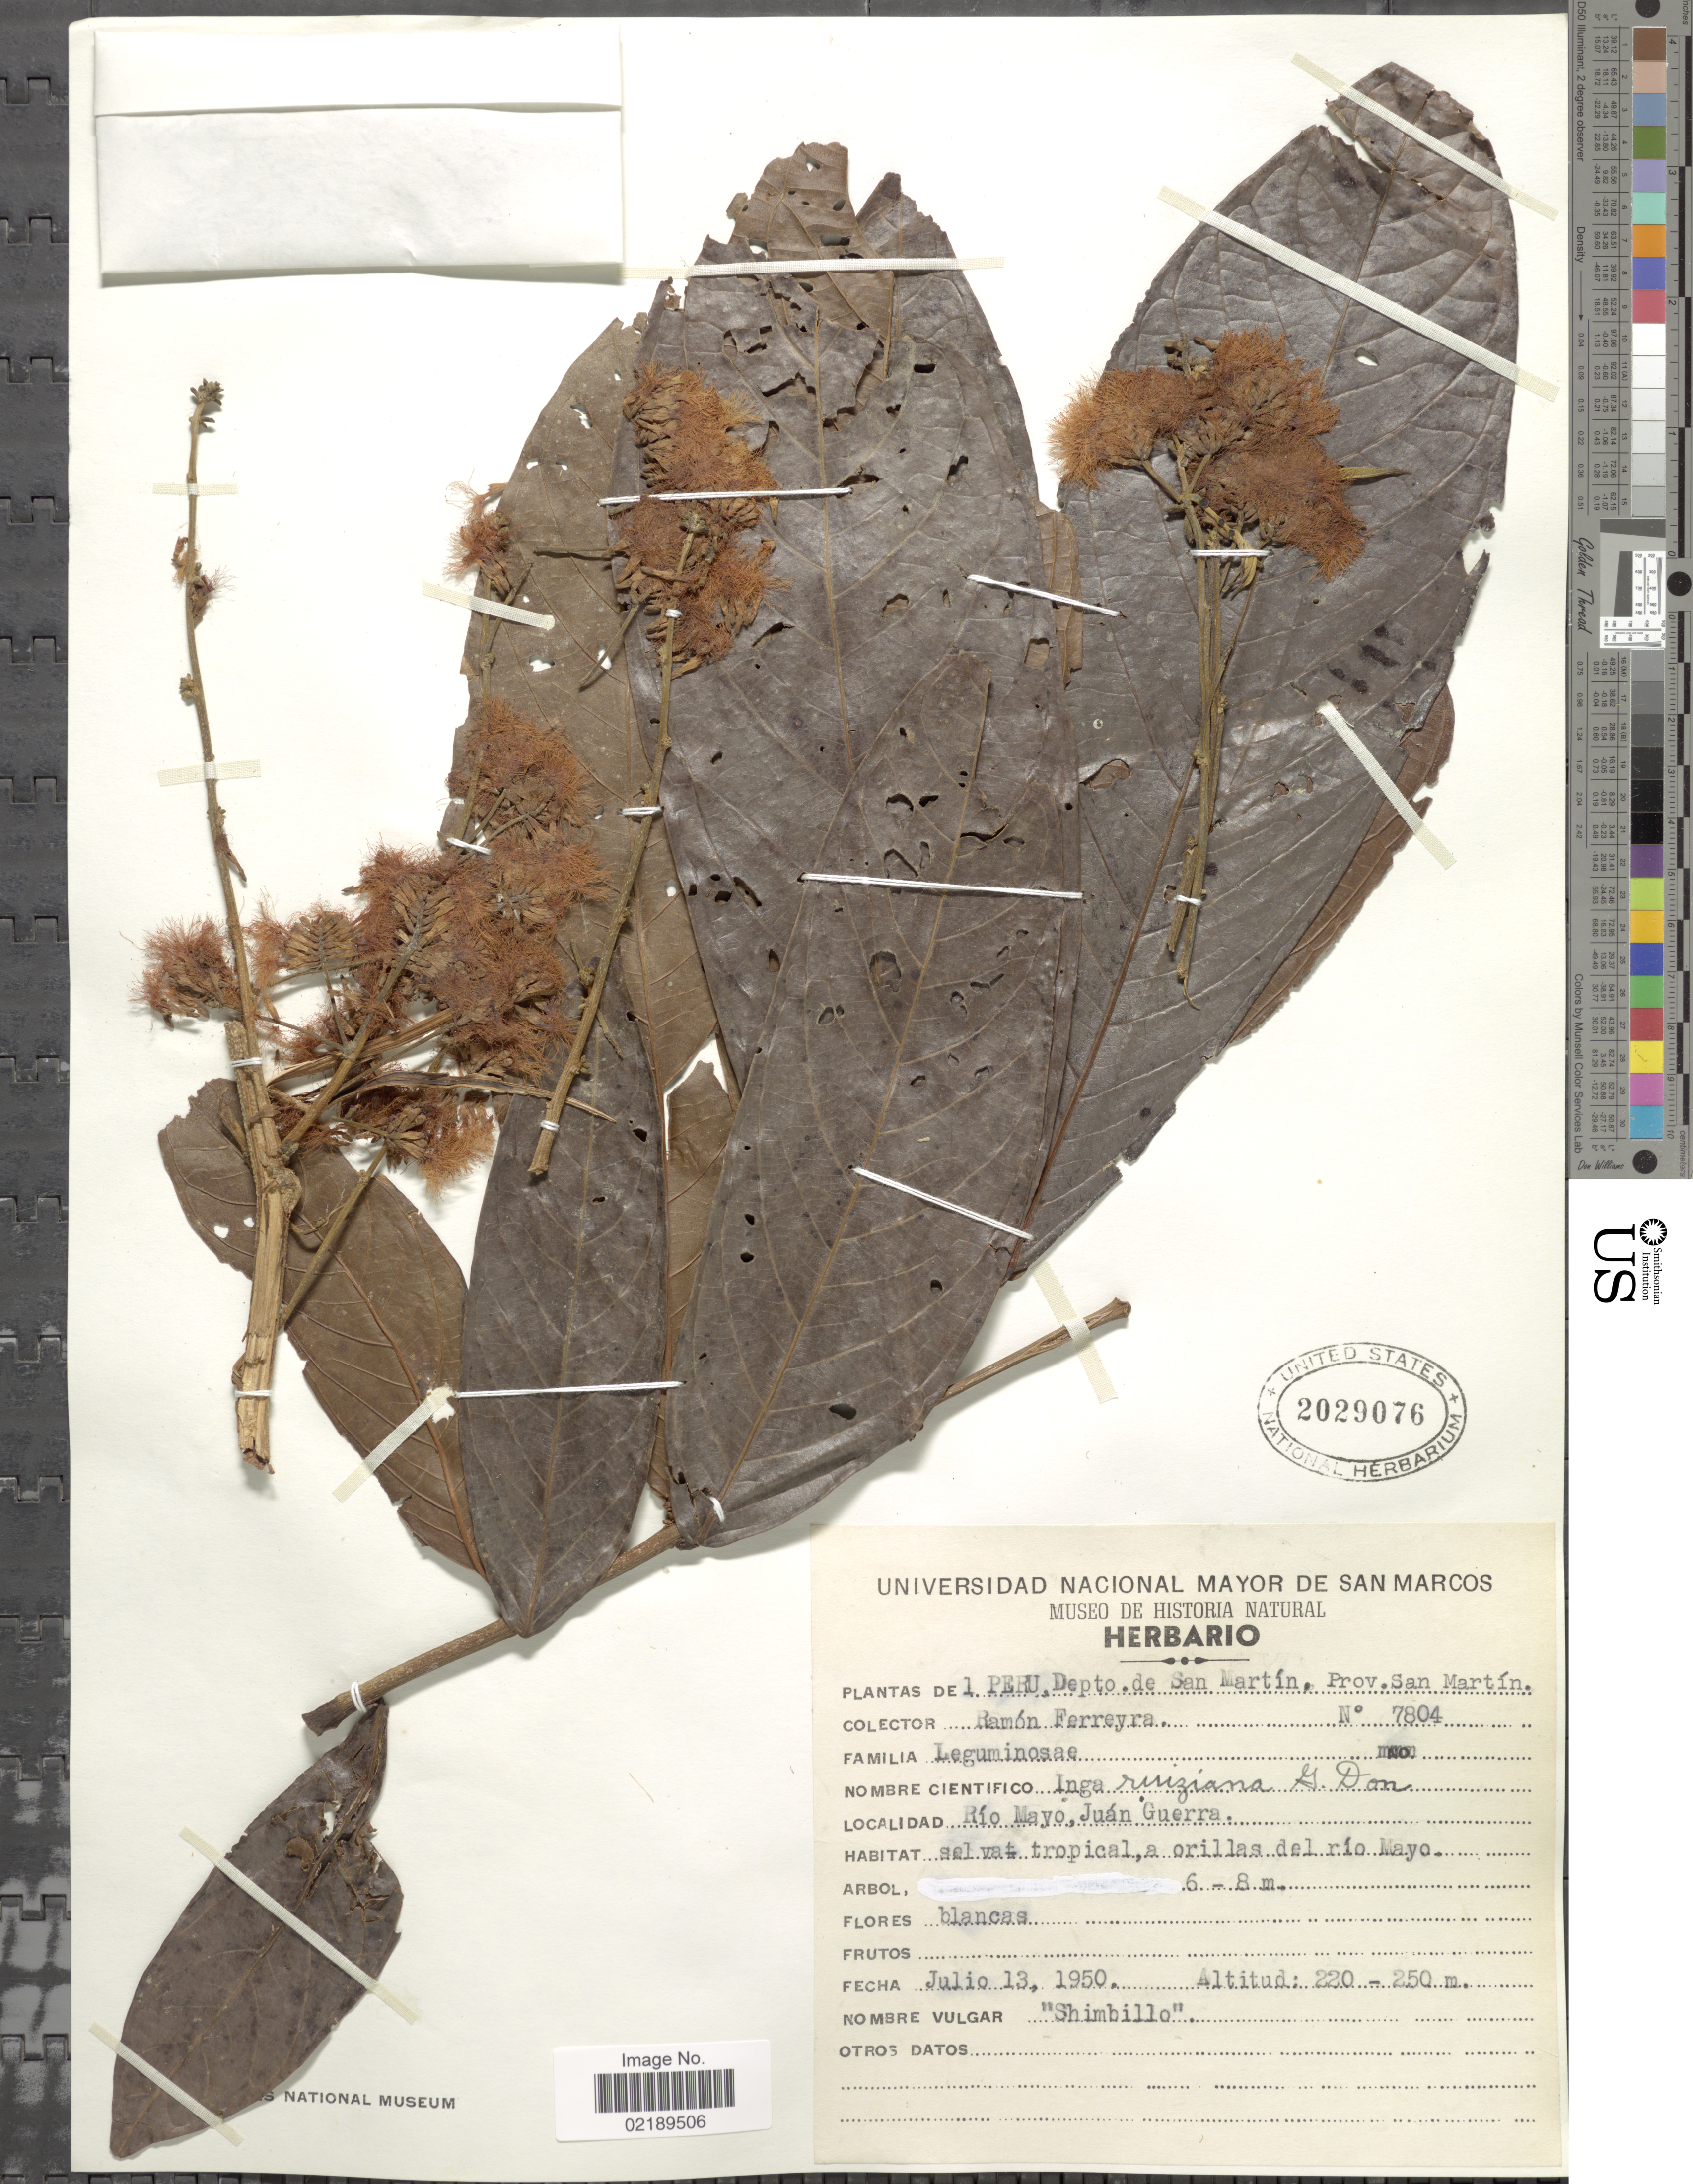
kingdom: Plantae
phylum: Tracheophyta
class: Magnoliopsida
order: Fabales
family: Fabaceae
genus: Inga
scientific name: Inga ruiziana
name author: G. Don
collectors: R. A. Ferreyra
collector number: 7804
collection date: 1950-07-13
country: Peru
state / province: San Martín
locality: Depto. San Martin, Rio Mayo, Juan Guerra.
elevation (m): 220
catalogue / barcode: US 2029076